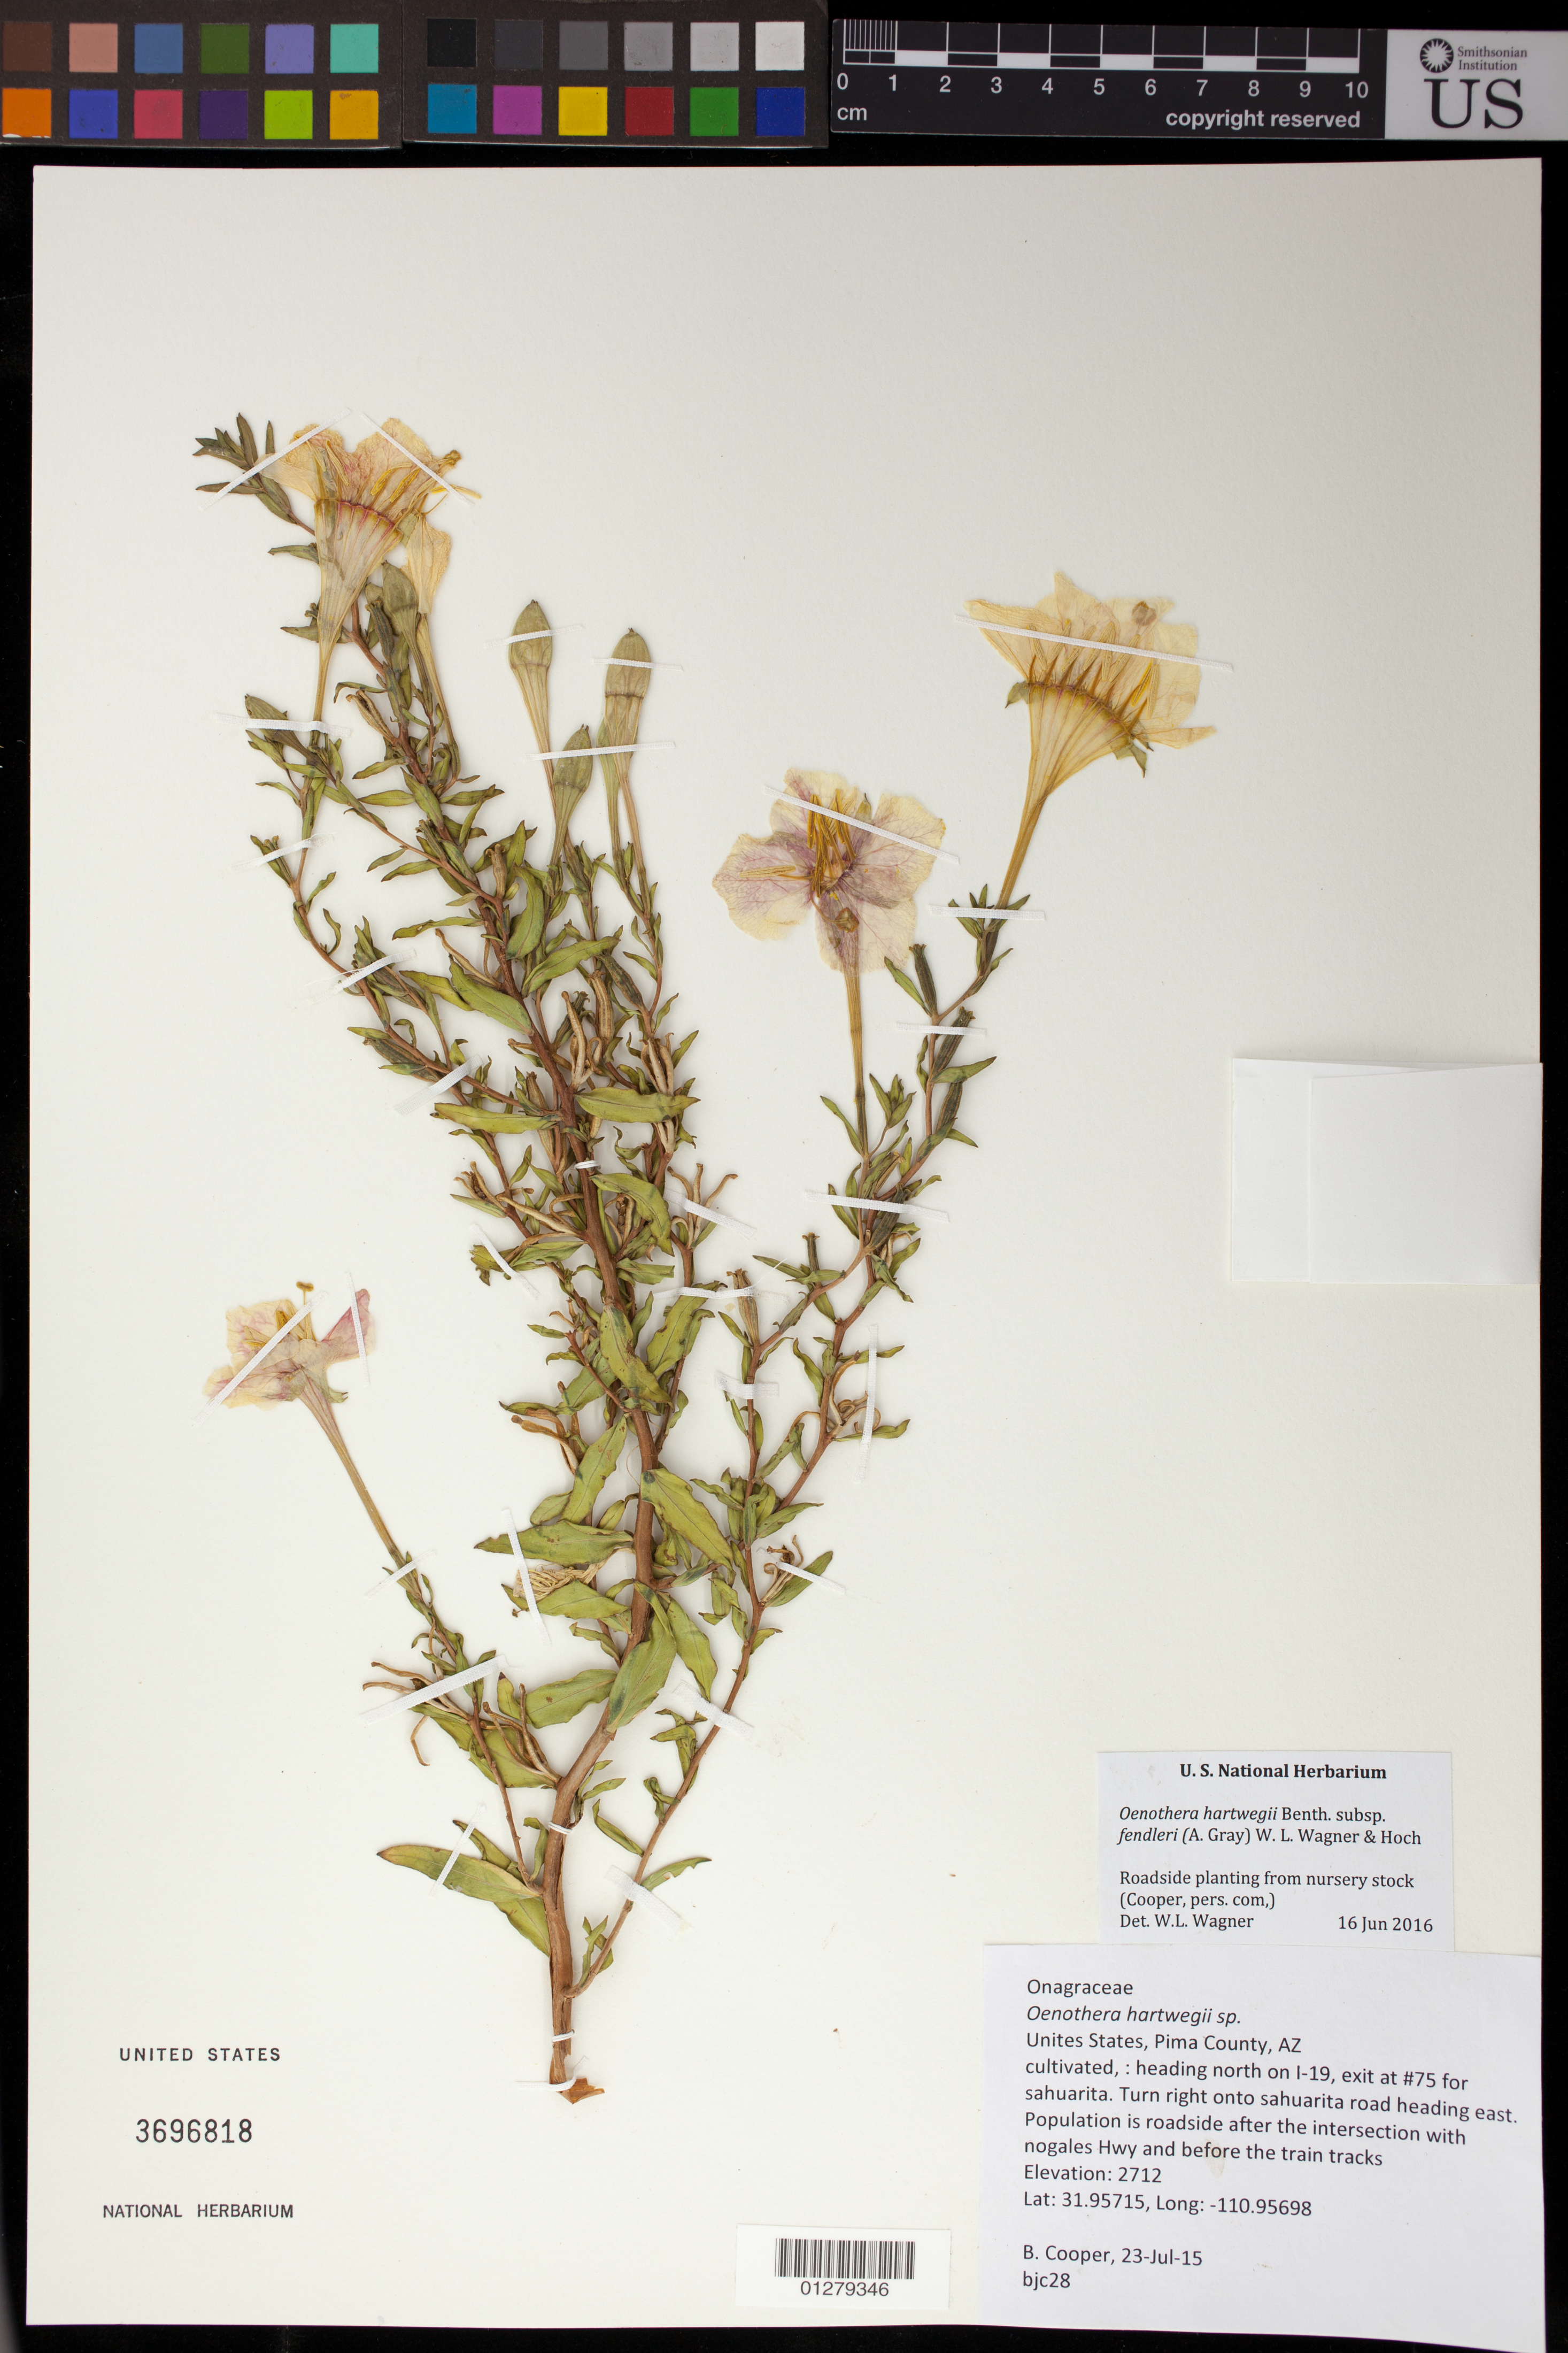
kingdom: Plantae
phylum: Tracheophyta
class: Magnoliopsida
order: Myrtales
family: Onagraceae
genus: Oenothera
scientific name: Oenothera hartwegii subsp. fendleri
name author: (A. Gray) W.L. Wagner & Hoch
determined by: Wagner, W. L., (BOT), Smithsonian Institution - National Museum of Natural History (UNITED STATES)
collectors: B. J. Cooper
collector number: BJC 28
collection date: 2015-07-23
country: United States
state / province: Arizona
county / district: Pima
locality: Heading north on I-19, exit at #75 for Sahuarita Road E, roadside after the intersection with nogales Hwy and before the train tracks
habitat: cultivated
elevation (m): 2712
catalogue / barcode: US 3696818